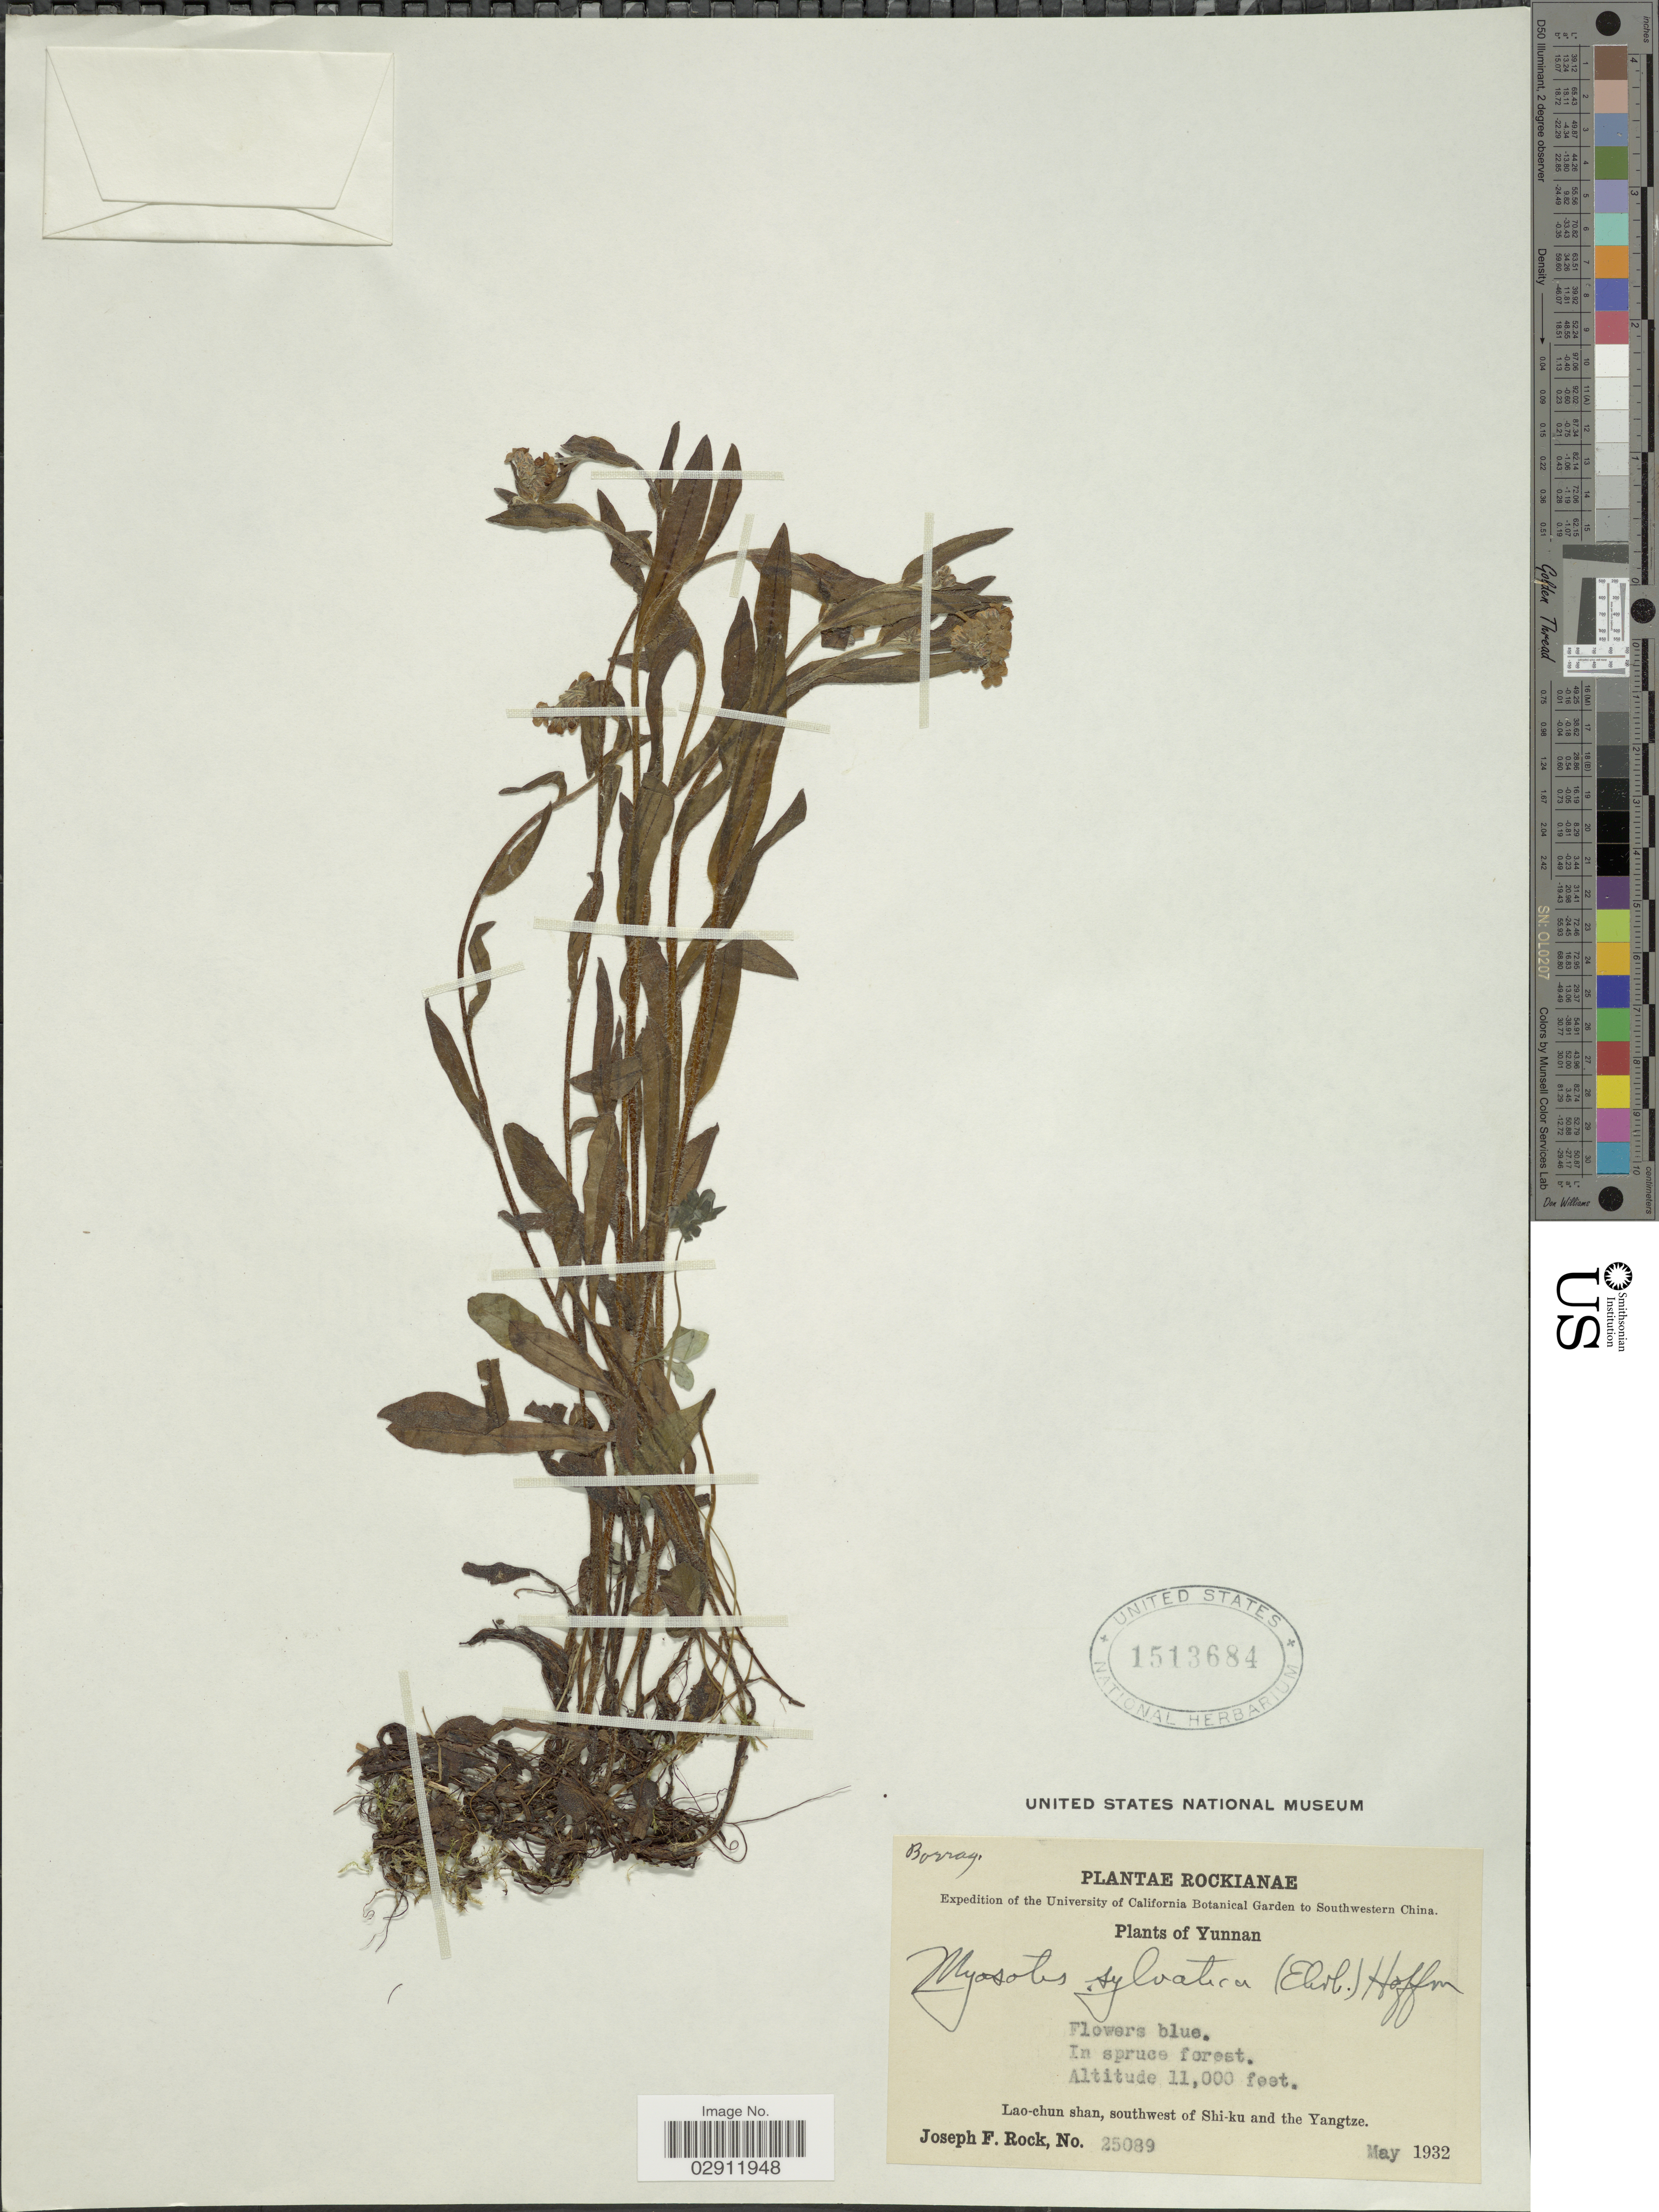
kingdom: Plantae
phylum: Tracheophyta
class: Magnoliopsida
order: Boraginales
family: Boraginaceae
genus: Myosotis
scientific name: Myosotis sylvatica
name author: Ehrh. ex Hoffm.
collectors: J. F. Rock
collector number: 25089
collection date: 1932-05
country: China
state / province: Yunnan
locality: Lao-chun shan, southwest of Shi-ku and the Yangtze.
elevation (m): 3353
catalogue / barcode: US 1513684